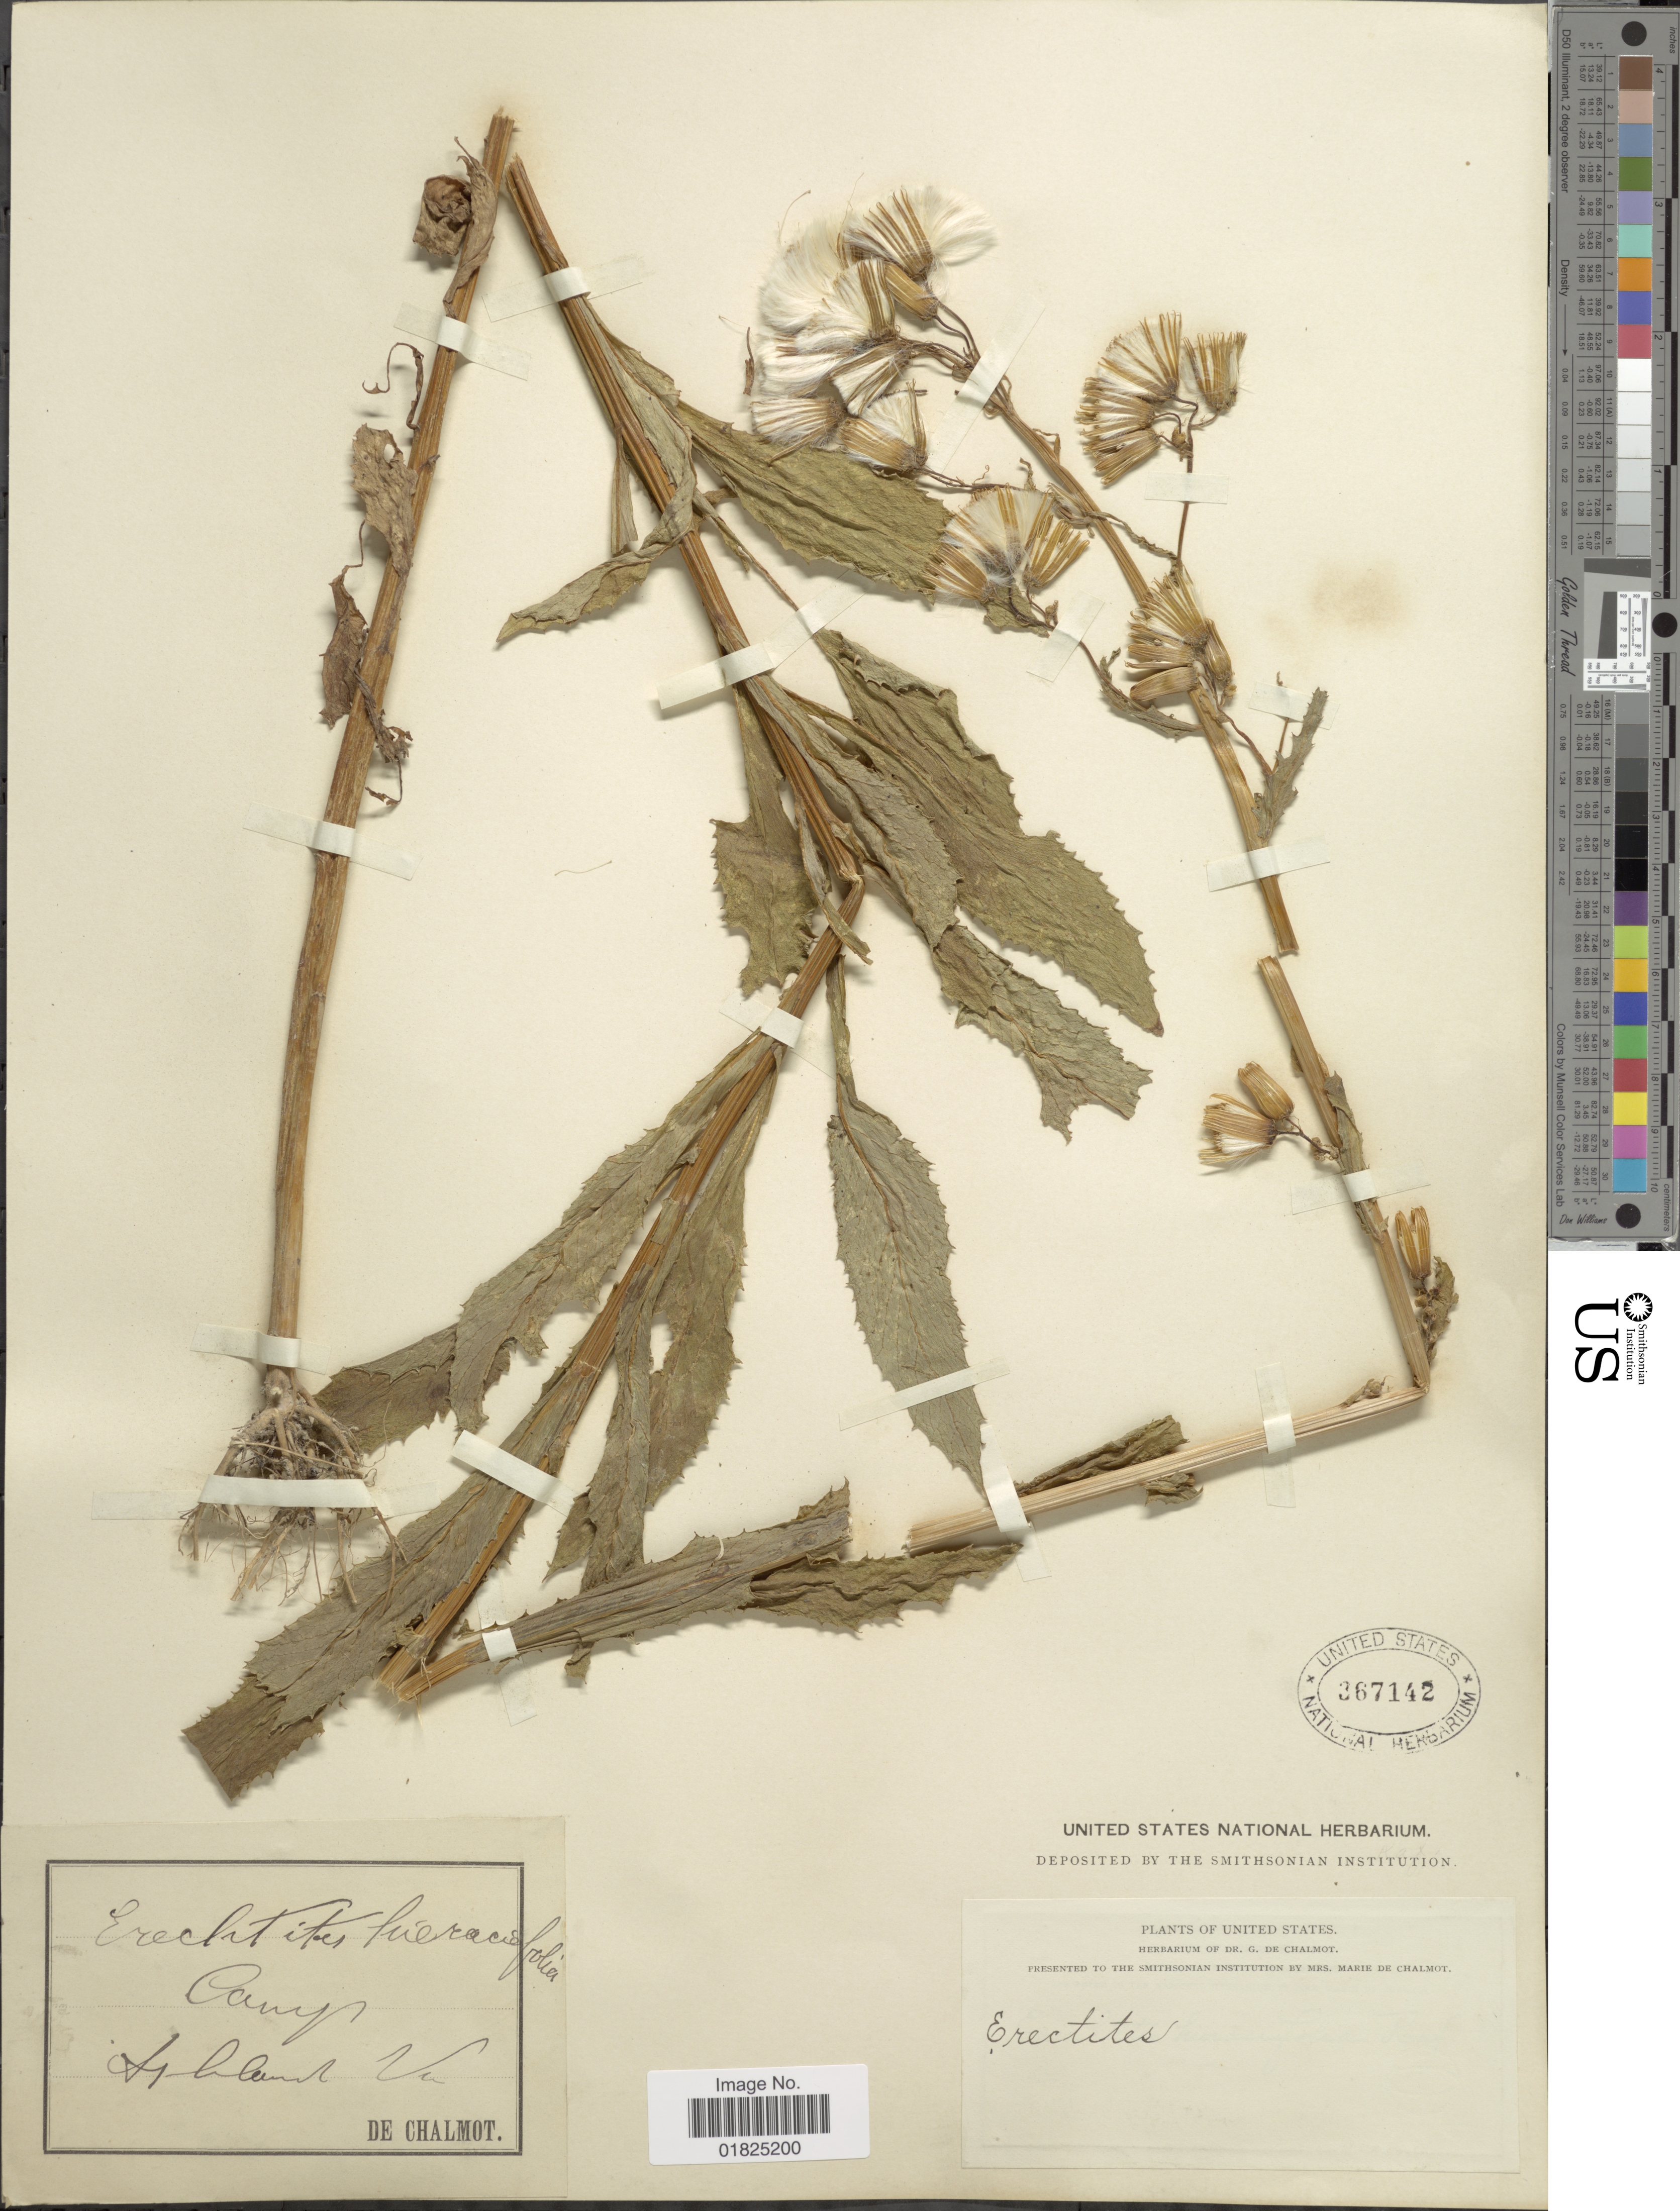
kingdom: Plantae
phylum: Tracheophyta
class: Magnoliopsida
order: Asterales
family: Asteraceae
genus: Erechtites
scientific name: Erechtites hieraciifolius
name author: (L.) Raf. ex DC.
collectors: G. de Chalmot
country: United States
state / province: Virginia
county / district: Hanover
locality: Ashland.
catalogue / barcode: US 367142